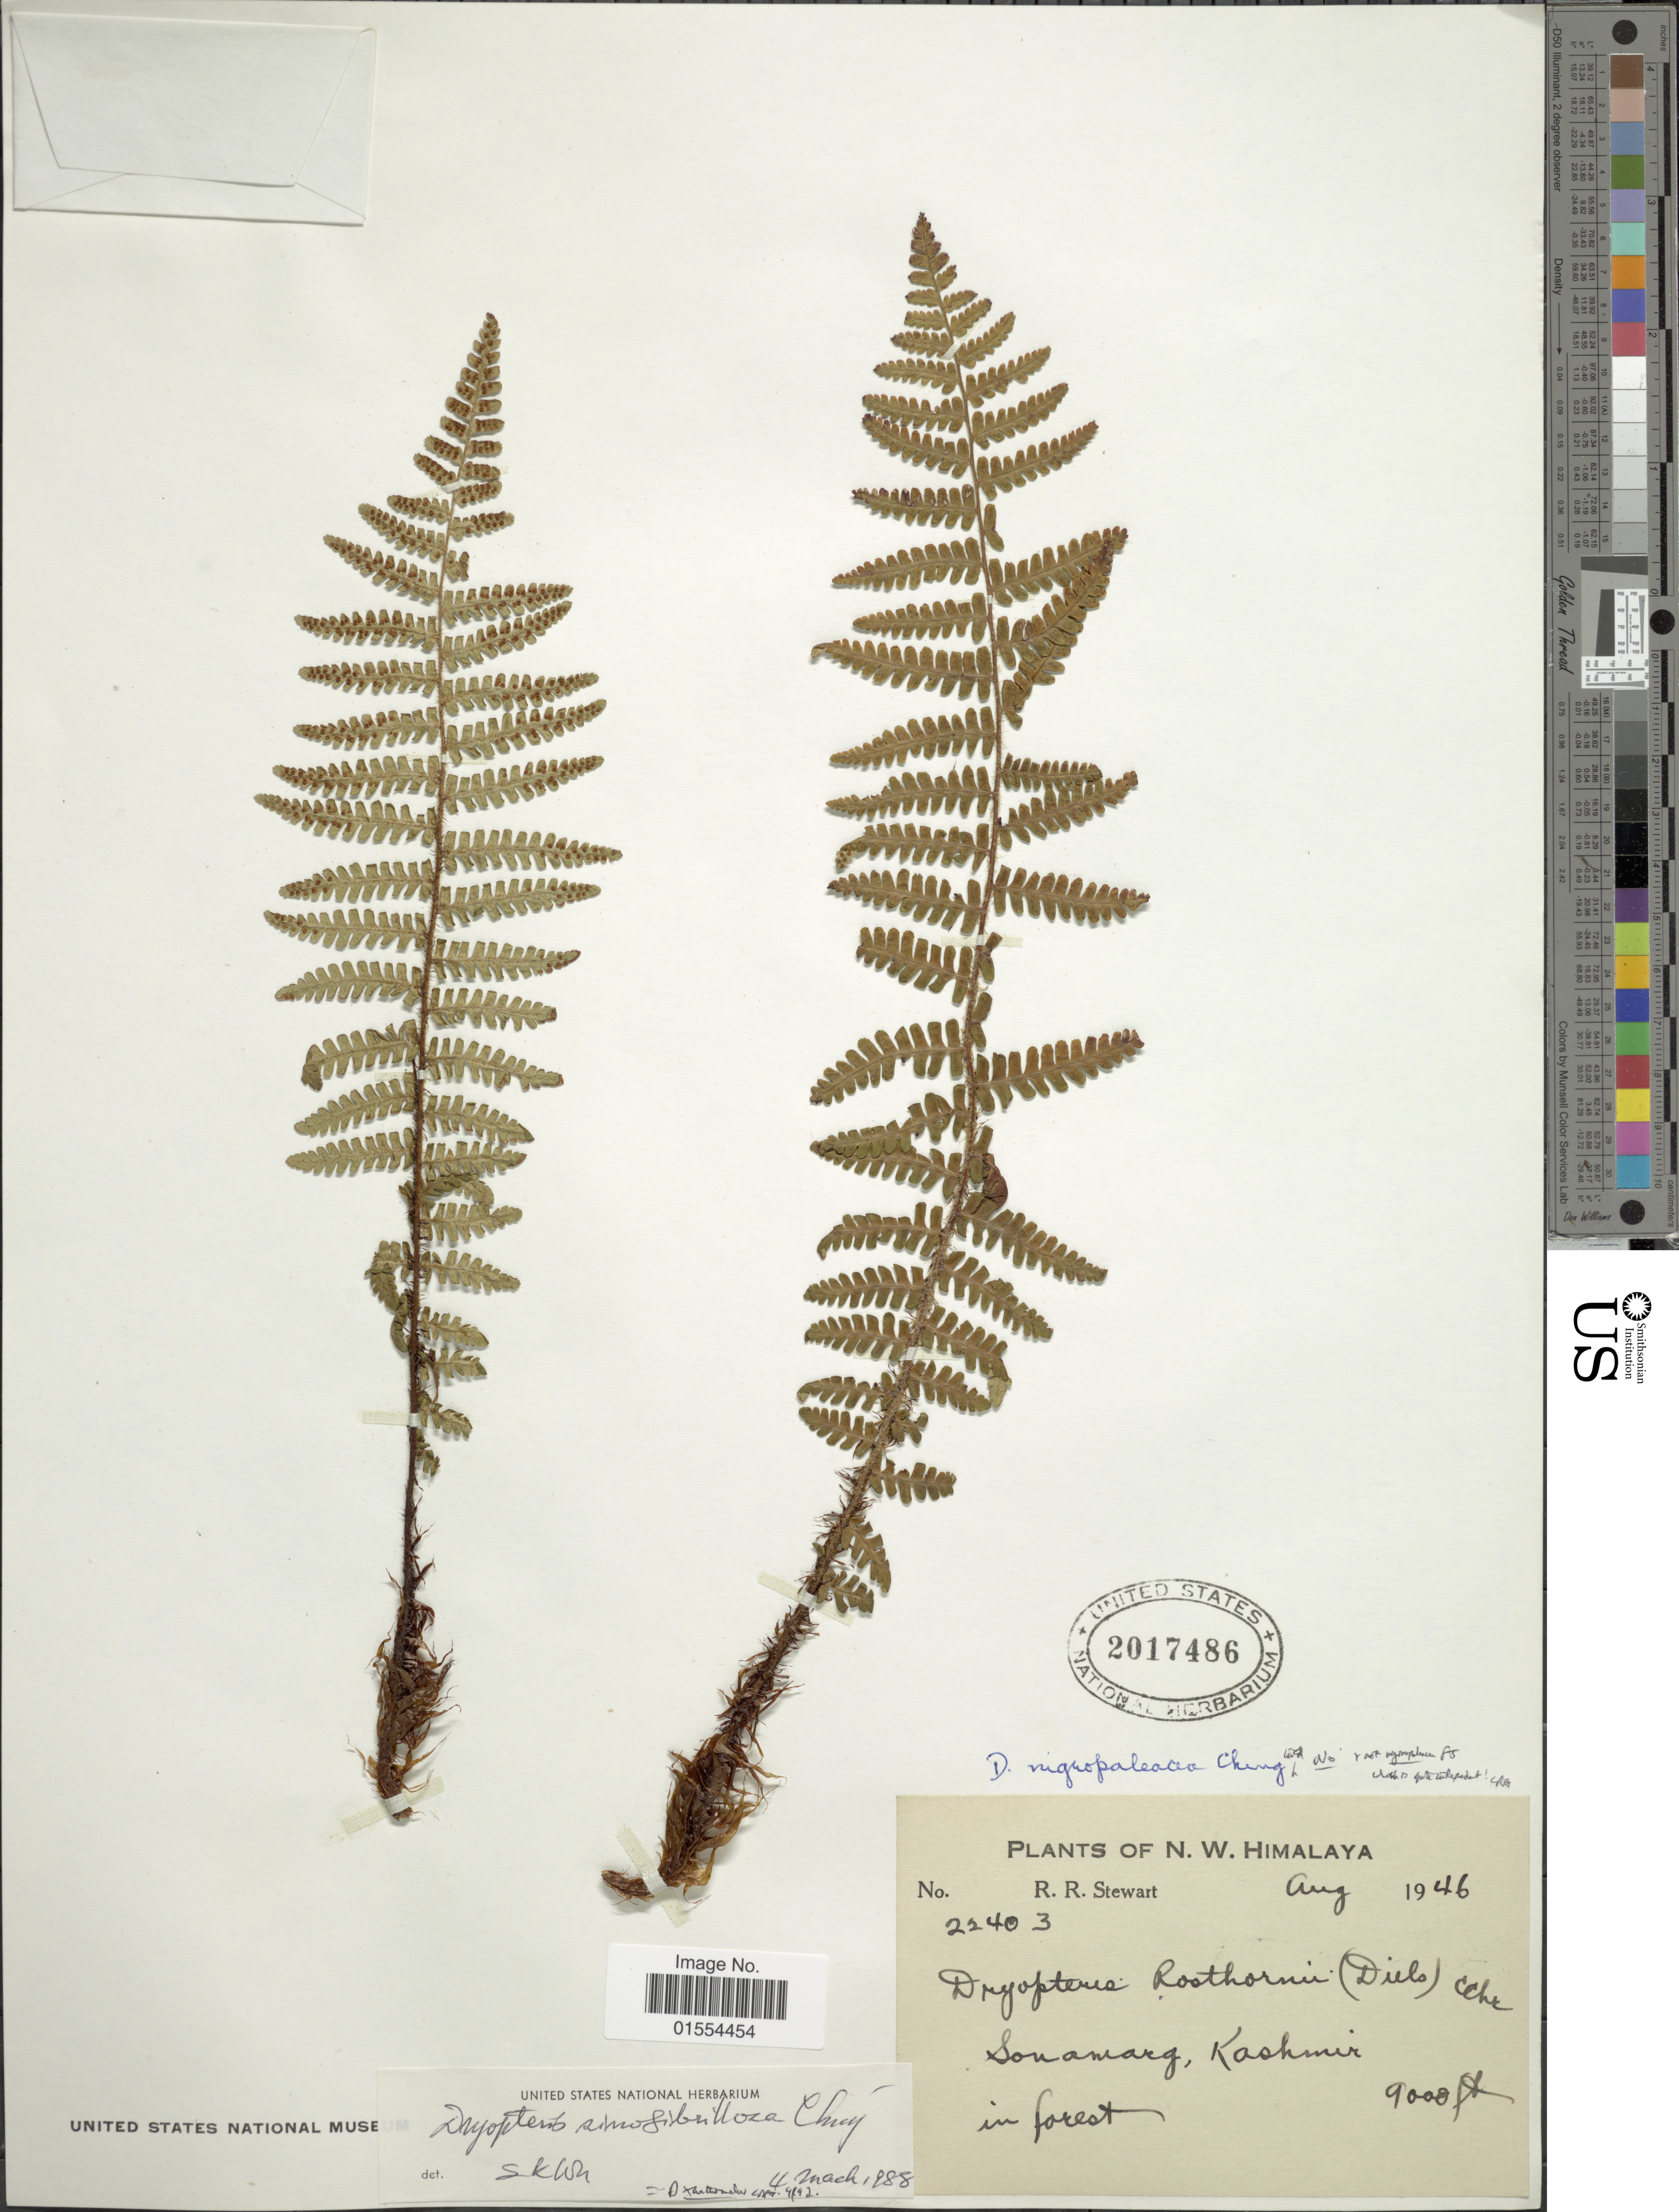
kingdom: Plantae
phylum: Tracheophyta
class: Polypodiopsida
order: Polypodiales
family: Dryopteridaceae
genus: Dryopteris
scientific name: Dryopteris nigropaleacea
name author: (Fraser-Jenk.) Fraser-Jenk.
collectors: R. R. Stewart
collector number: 22403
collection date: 1946-08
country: India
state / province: Jammu and Kashmir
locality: N.W. Himalaya. Sonamarg, Kashmir.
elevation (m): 2743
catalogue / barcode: US 2017486